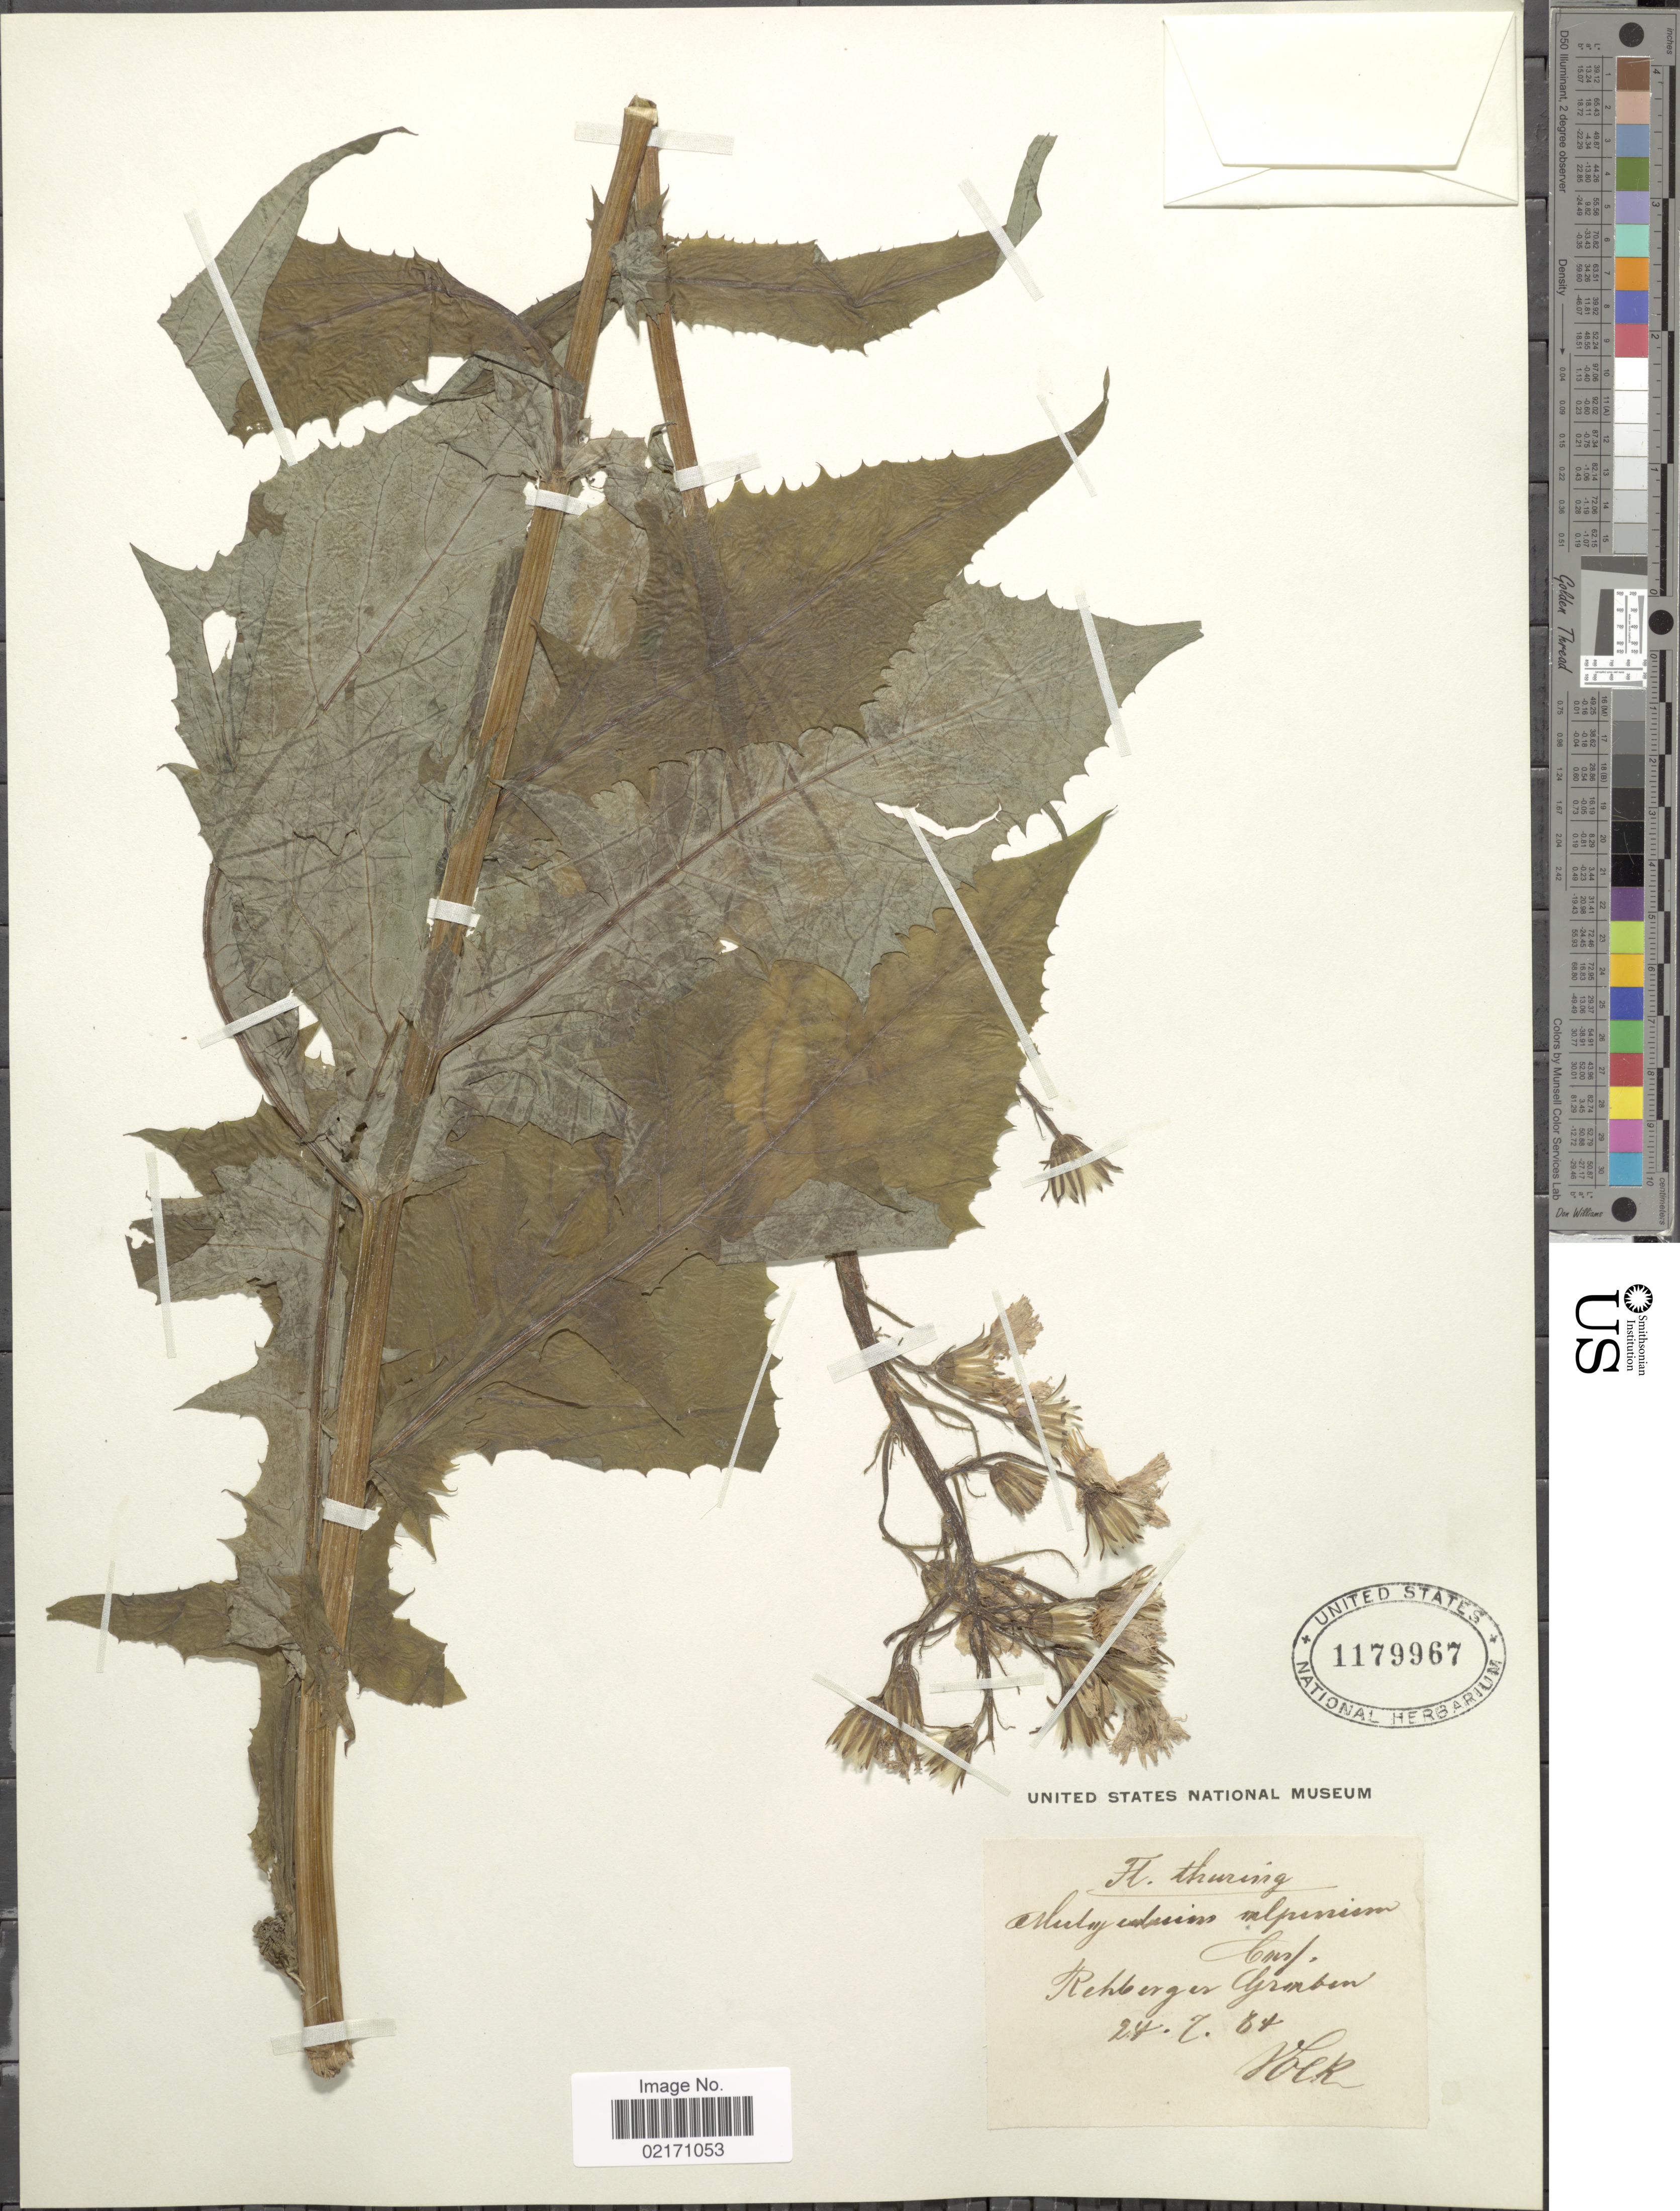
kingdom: Plantae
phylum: Tracheophyta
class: Magnoliopsida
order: Asterales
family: Asteraceae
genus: Lactuca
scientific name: Lactuca alpina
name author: (L.) A. Gray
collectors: -. Volk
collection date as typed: Transcribed d/m/y: 24/7/84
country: Germany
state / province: Thuringia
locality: Fl. Thuring, Rehbergen Grinben [interpreted]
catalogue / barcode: US 1179967